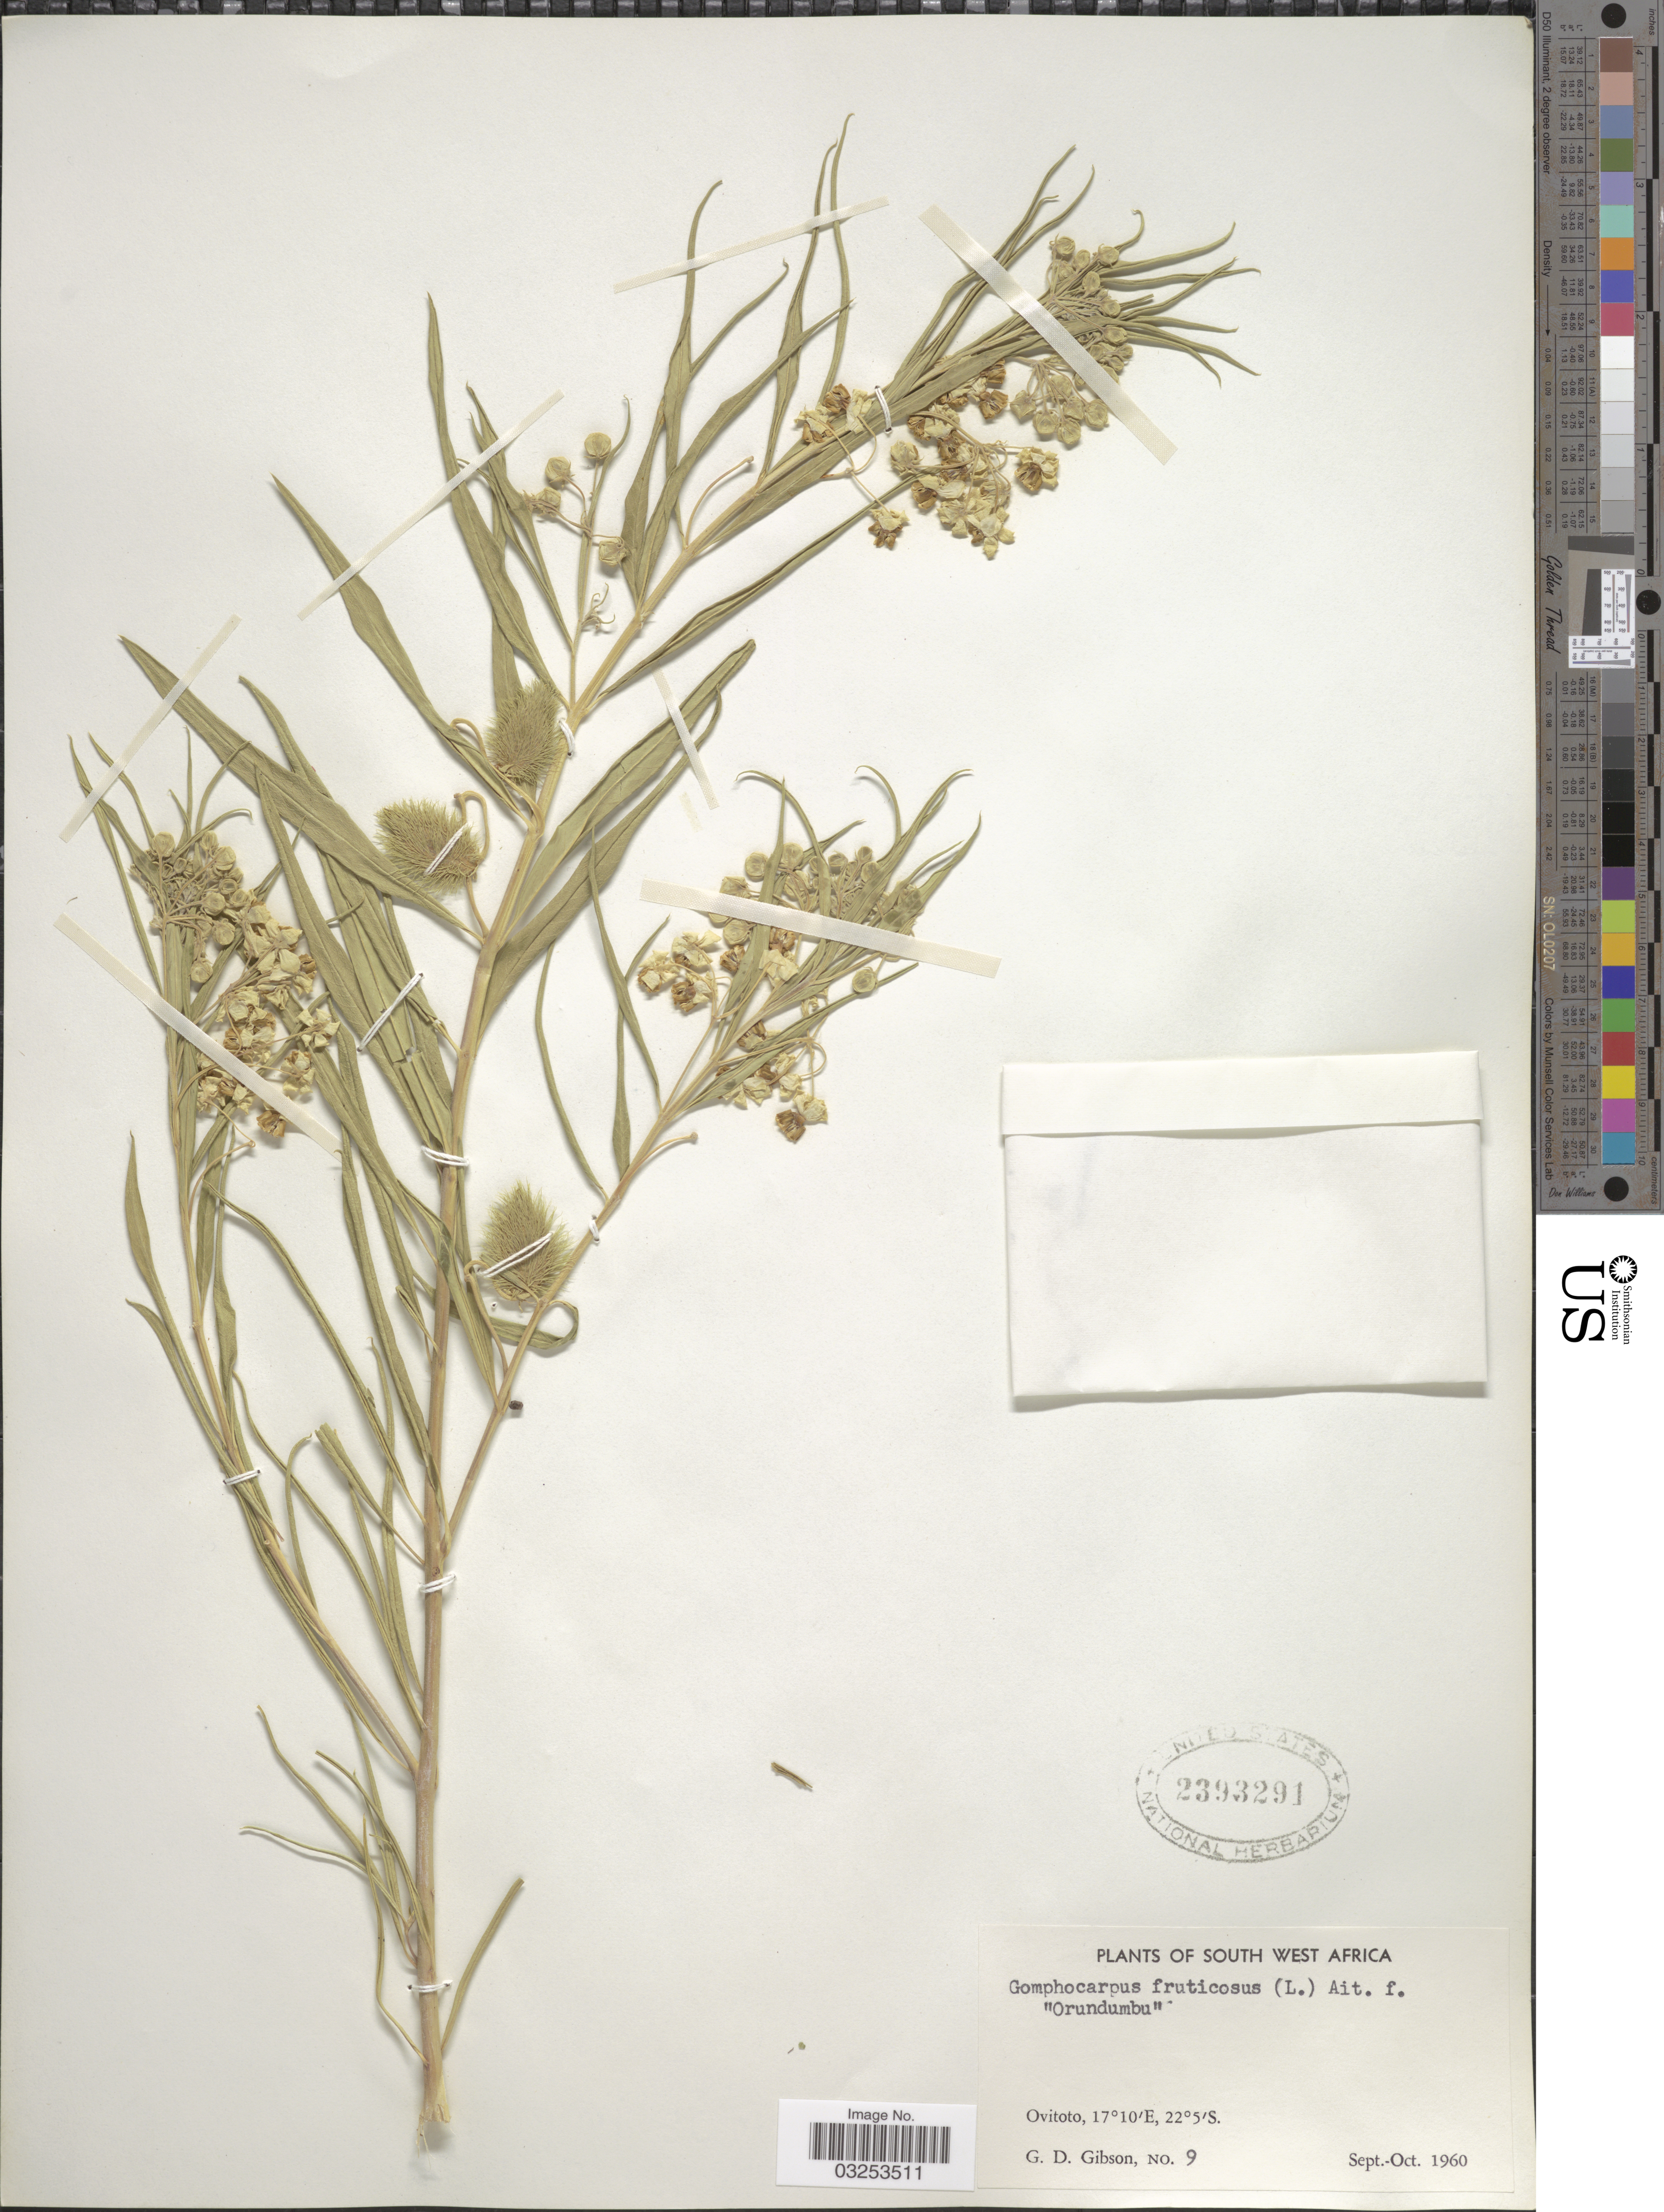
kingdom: Plantae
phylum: Tracheophyta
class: Magnoliopsida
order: Gentianales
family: Apocynaceae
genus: Gomphocarpus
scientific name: Gomphocarpus fruticosus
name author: (L.) W.T. Aiton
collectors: G. D. Gibson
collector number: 9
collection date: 1960-09/1960-10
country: Namibia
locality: South West Africa. Ovitoto.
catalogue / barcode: US 2393291